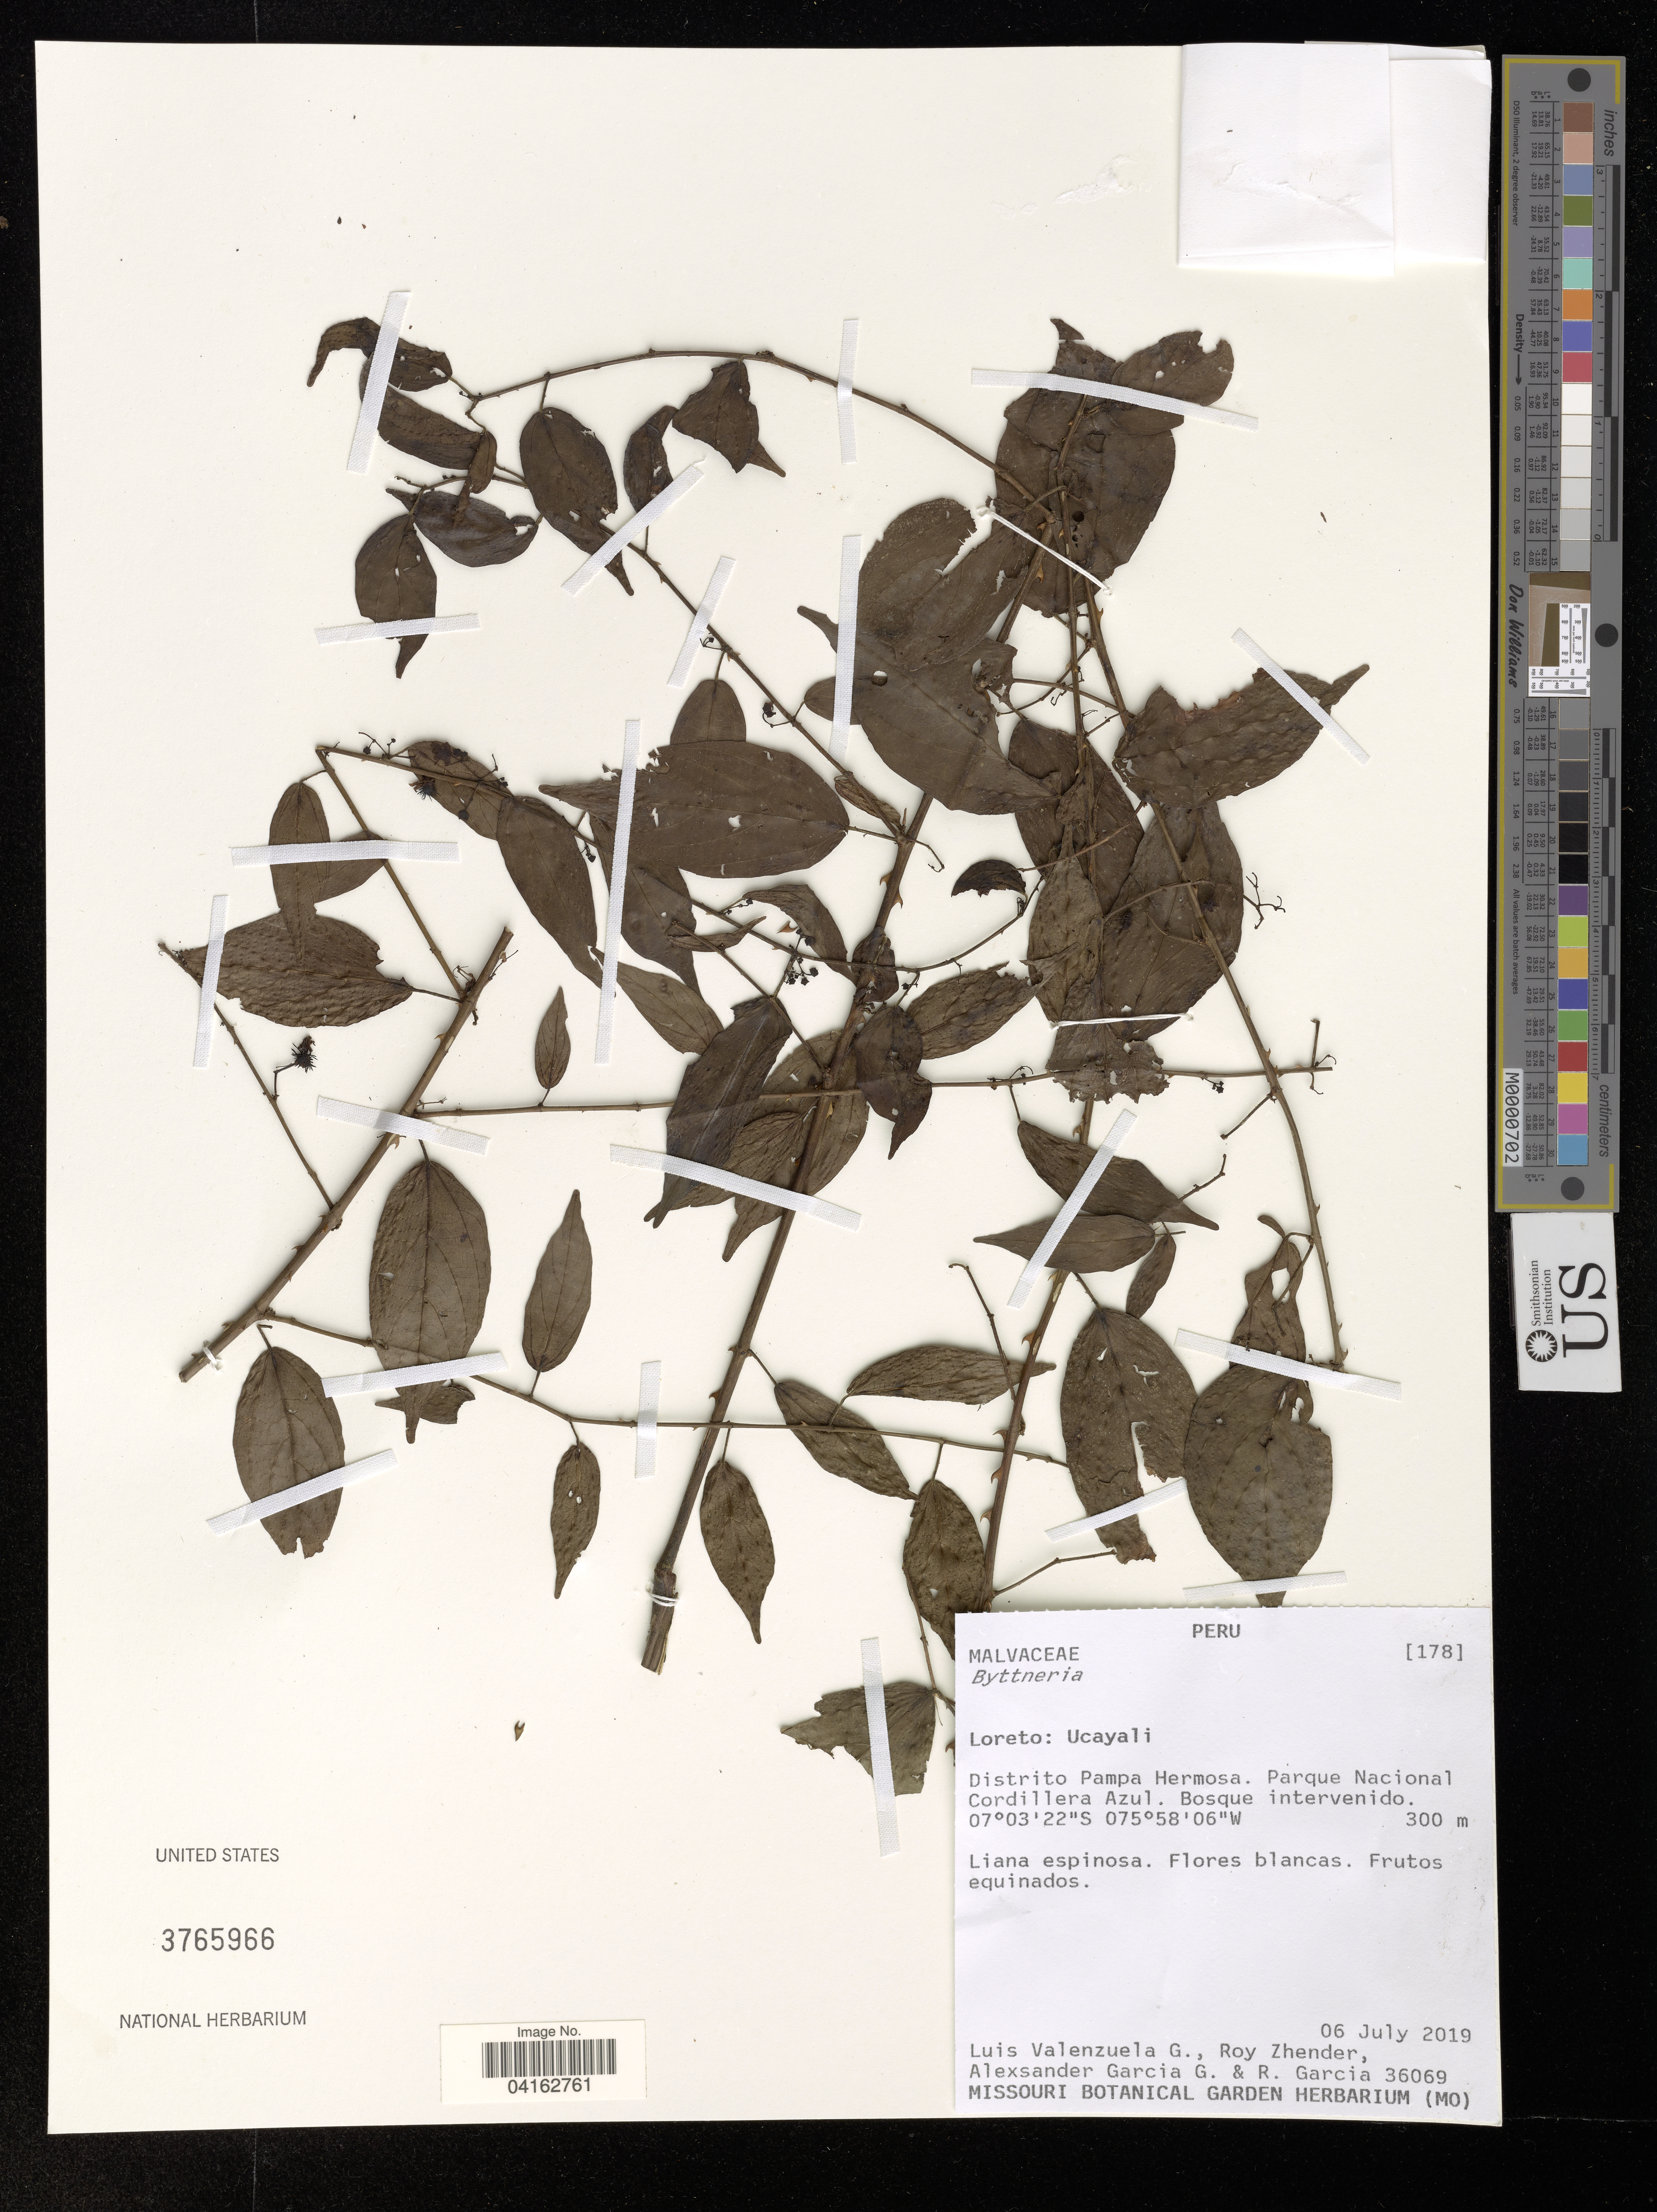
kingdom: Plantae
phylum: Tracheophyta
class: Magnoliopsida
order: Malvales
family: Malvaceae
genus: Byttneria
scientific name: Byttneria sp.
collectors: L. Valenzuela, R. Zhender, A. Garcia & R. F. Garcia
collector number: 36069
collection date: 2019-07-06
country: Peru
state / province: Loreto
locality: Ucayali. Distrito Pampa Hermosa. Parque Nacional Cordillera Azul. Bosque intervenido.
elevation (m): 300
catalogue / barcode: US 3765966